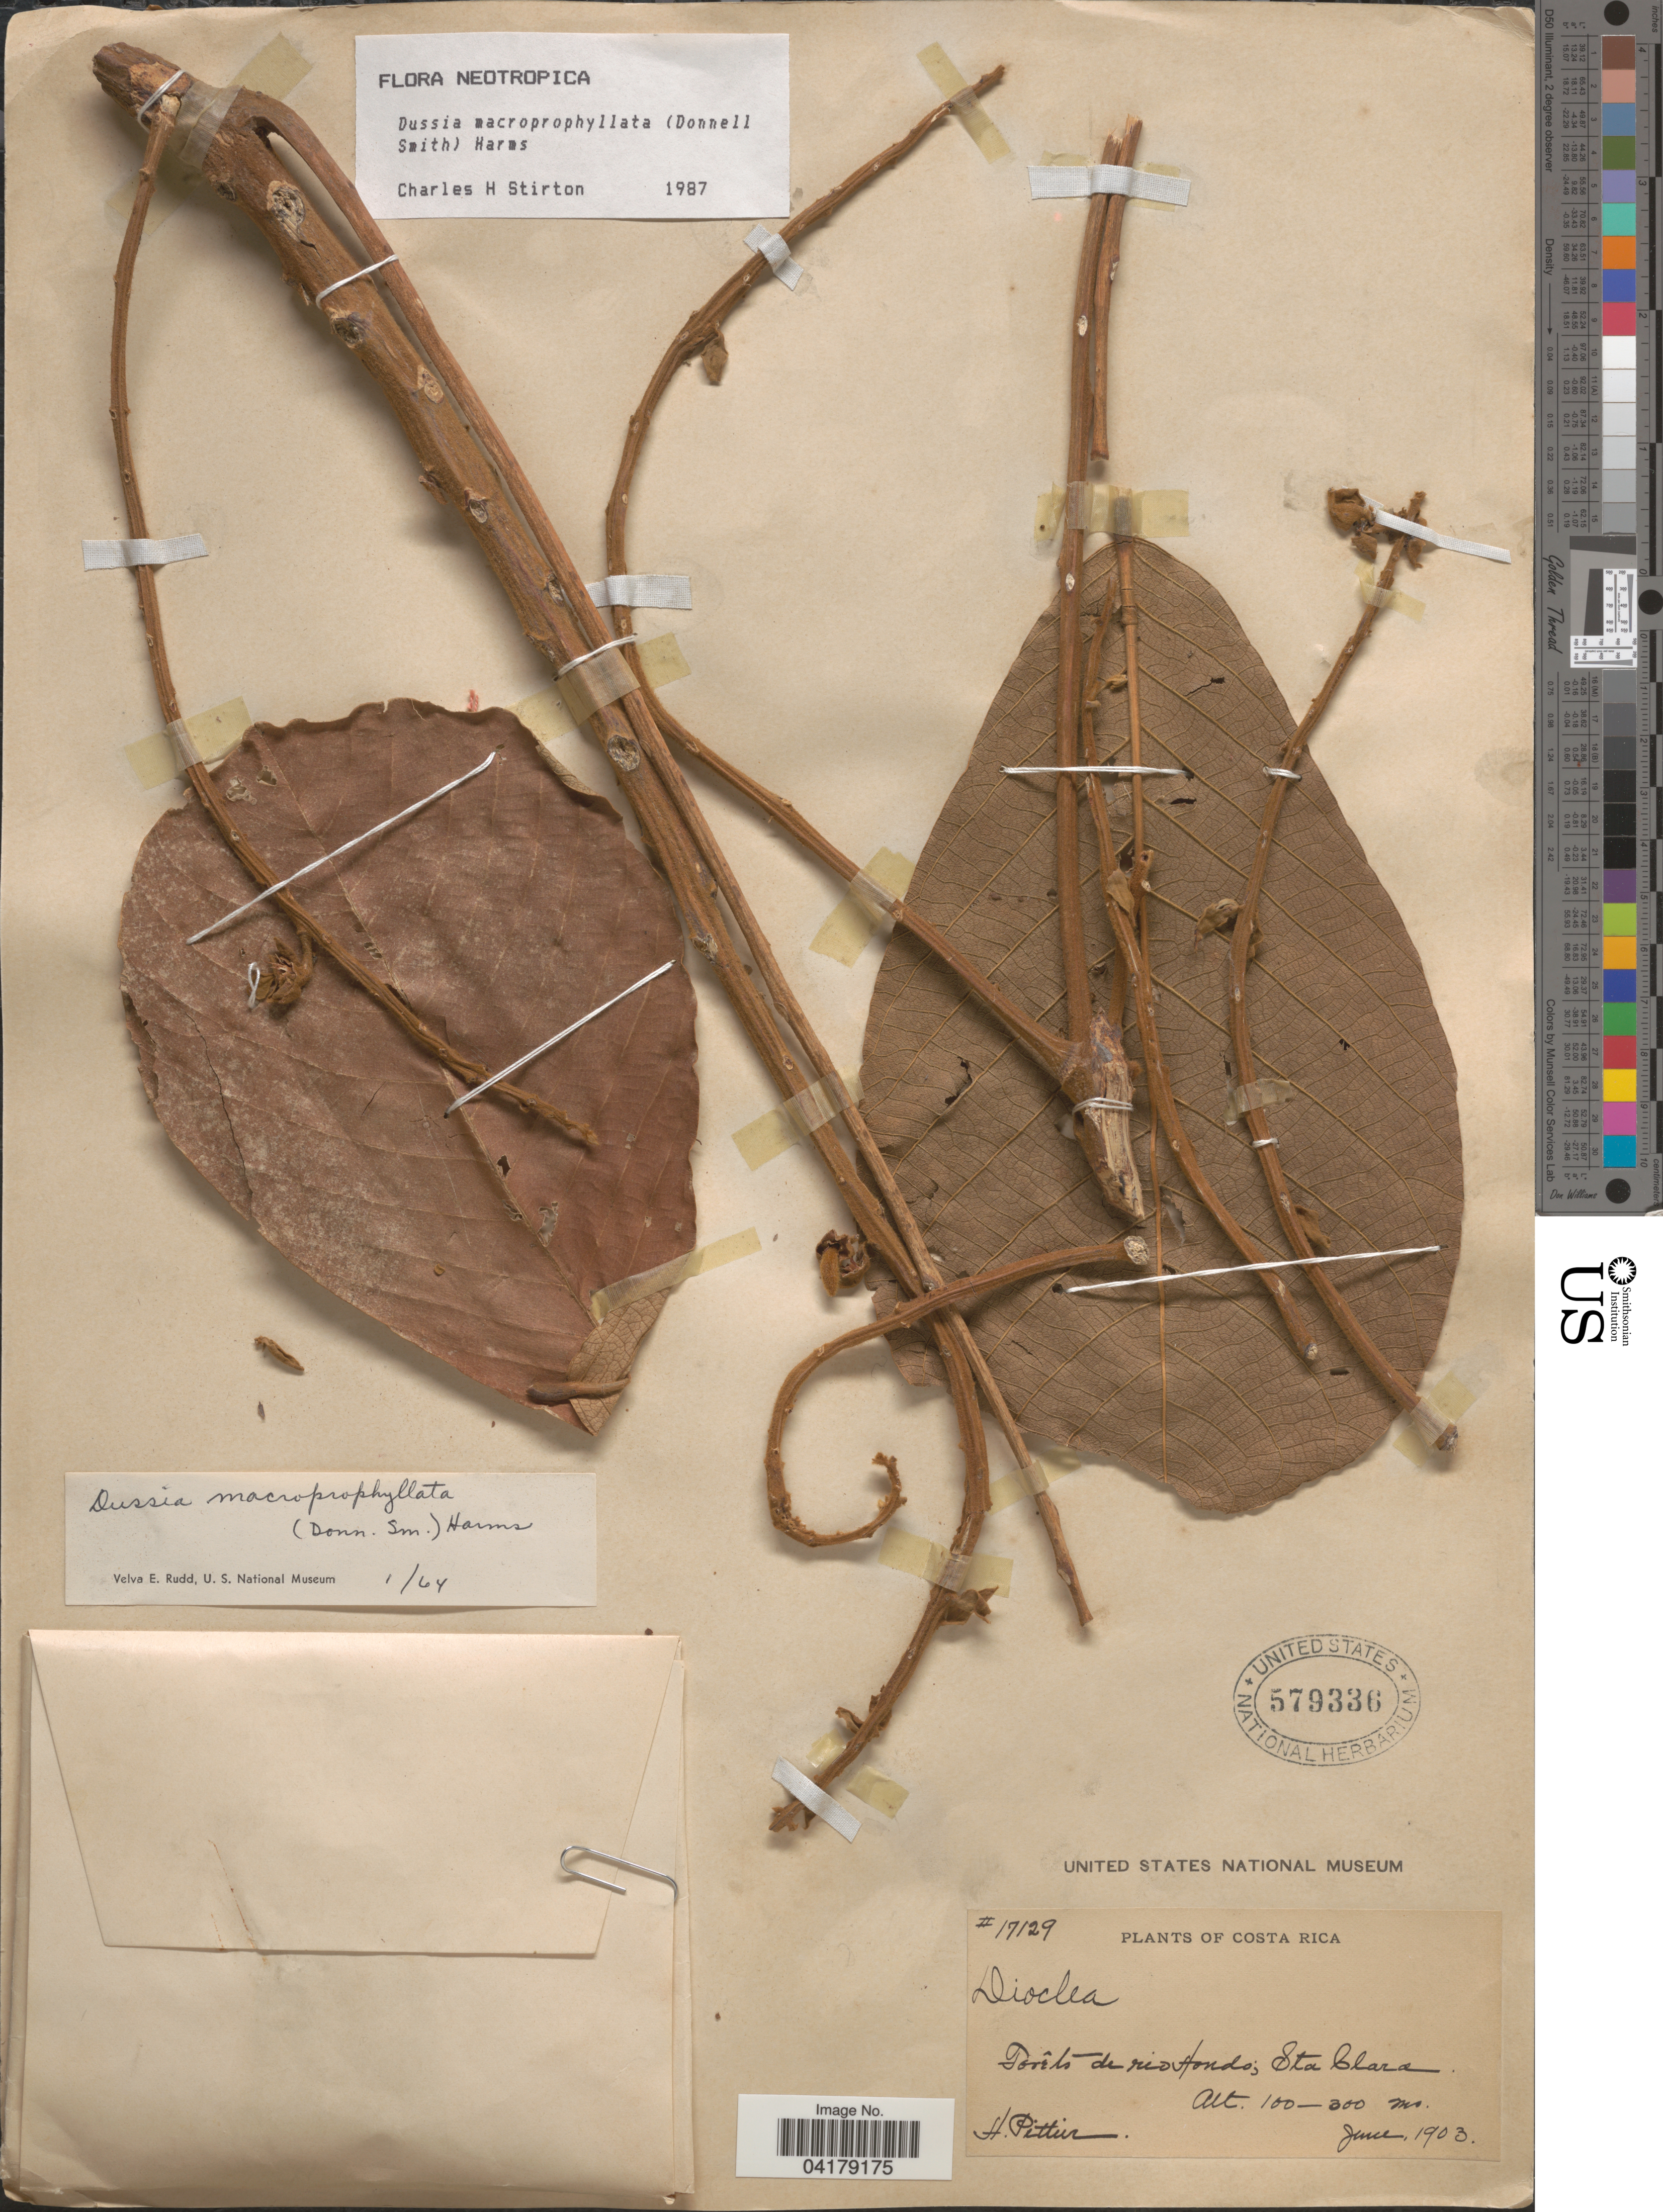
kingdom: Plantae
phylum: Tracheophyta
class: Magnoliopsida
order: Fabales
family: Fabaceae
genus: Dussia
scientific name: Dussia macroprophyllata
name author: (Donn. Sm.) Harms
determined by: Stirton, Charles H.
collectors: H. F. Pittier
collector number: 17129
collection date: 1903-06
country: Costa Rica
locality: Forêts de rio Hondo; Sta Clara.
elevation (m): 100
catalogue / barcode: US 579336